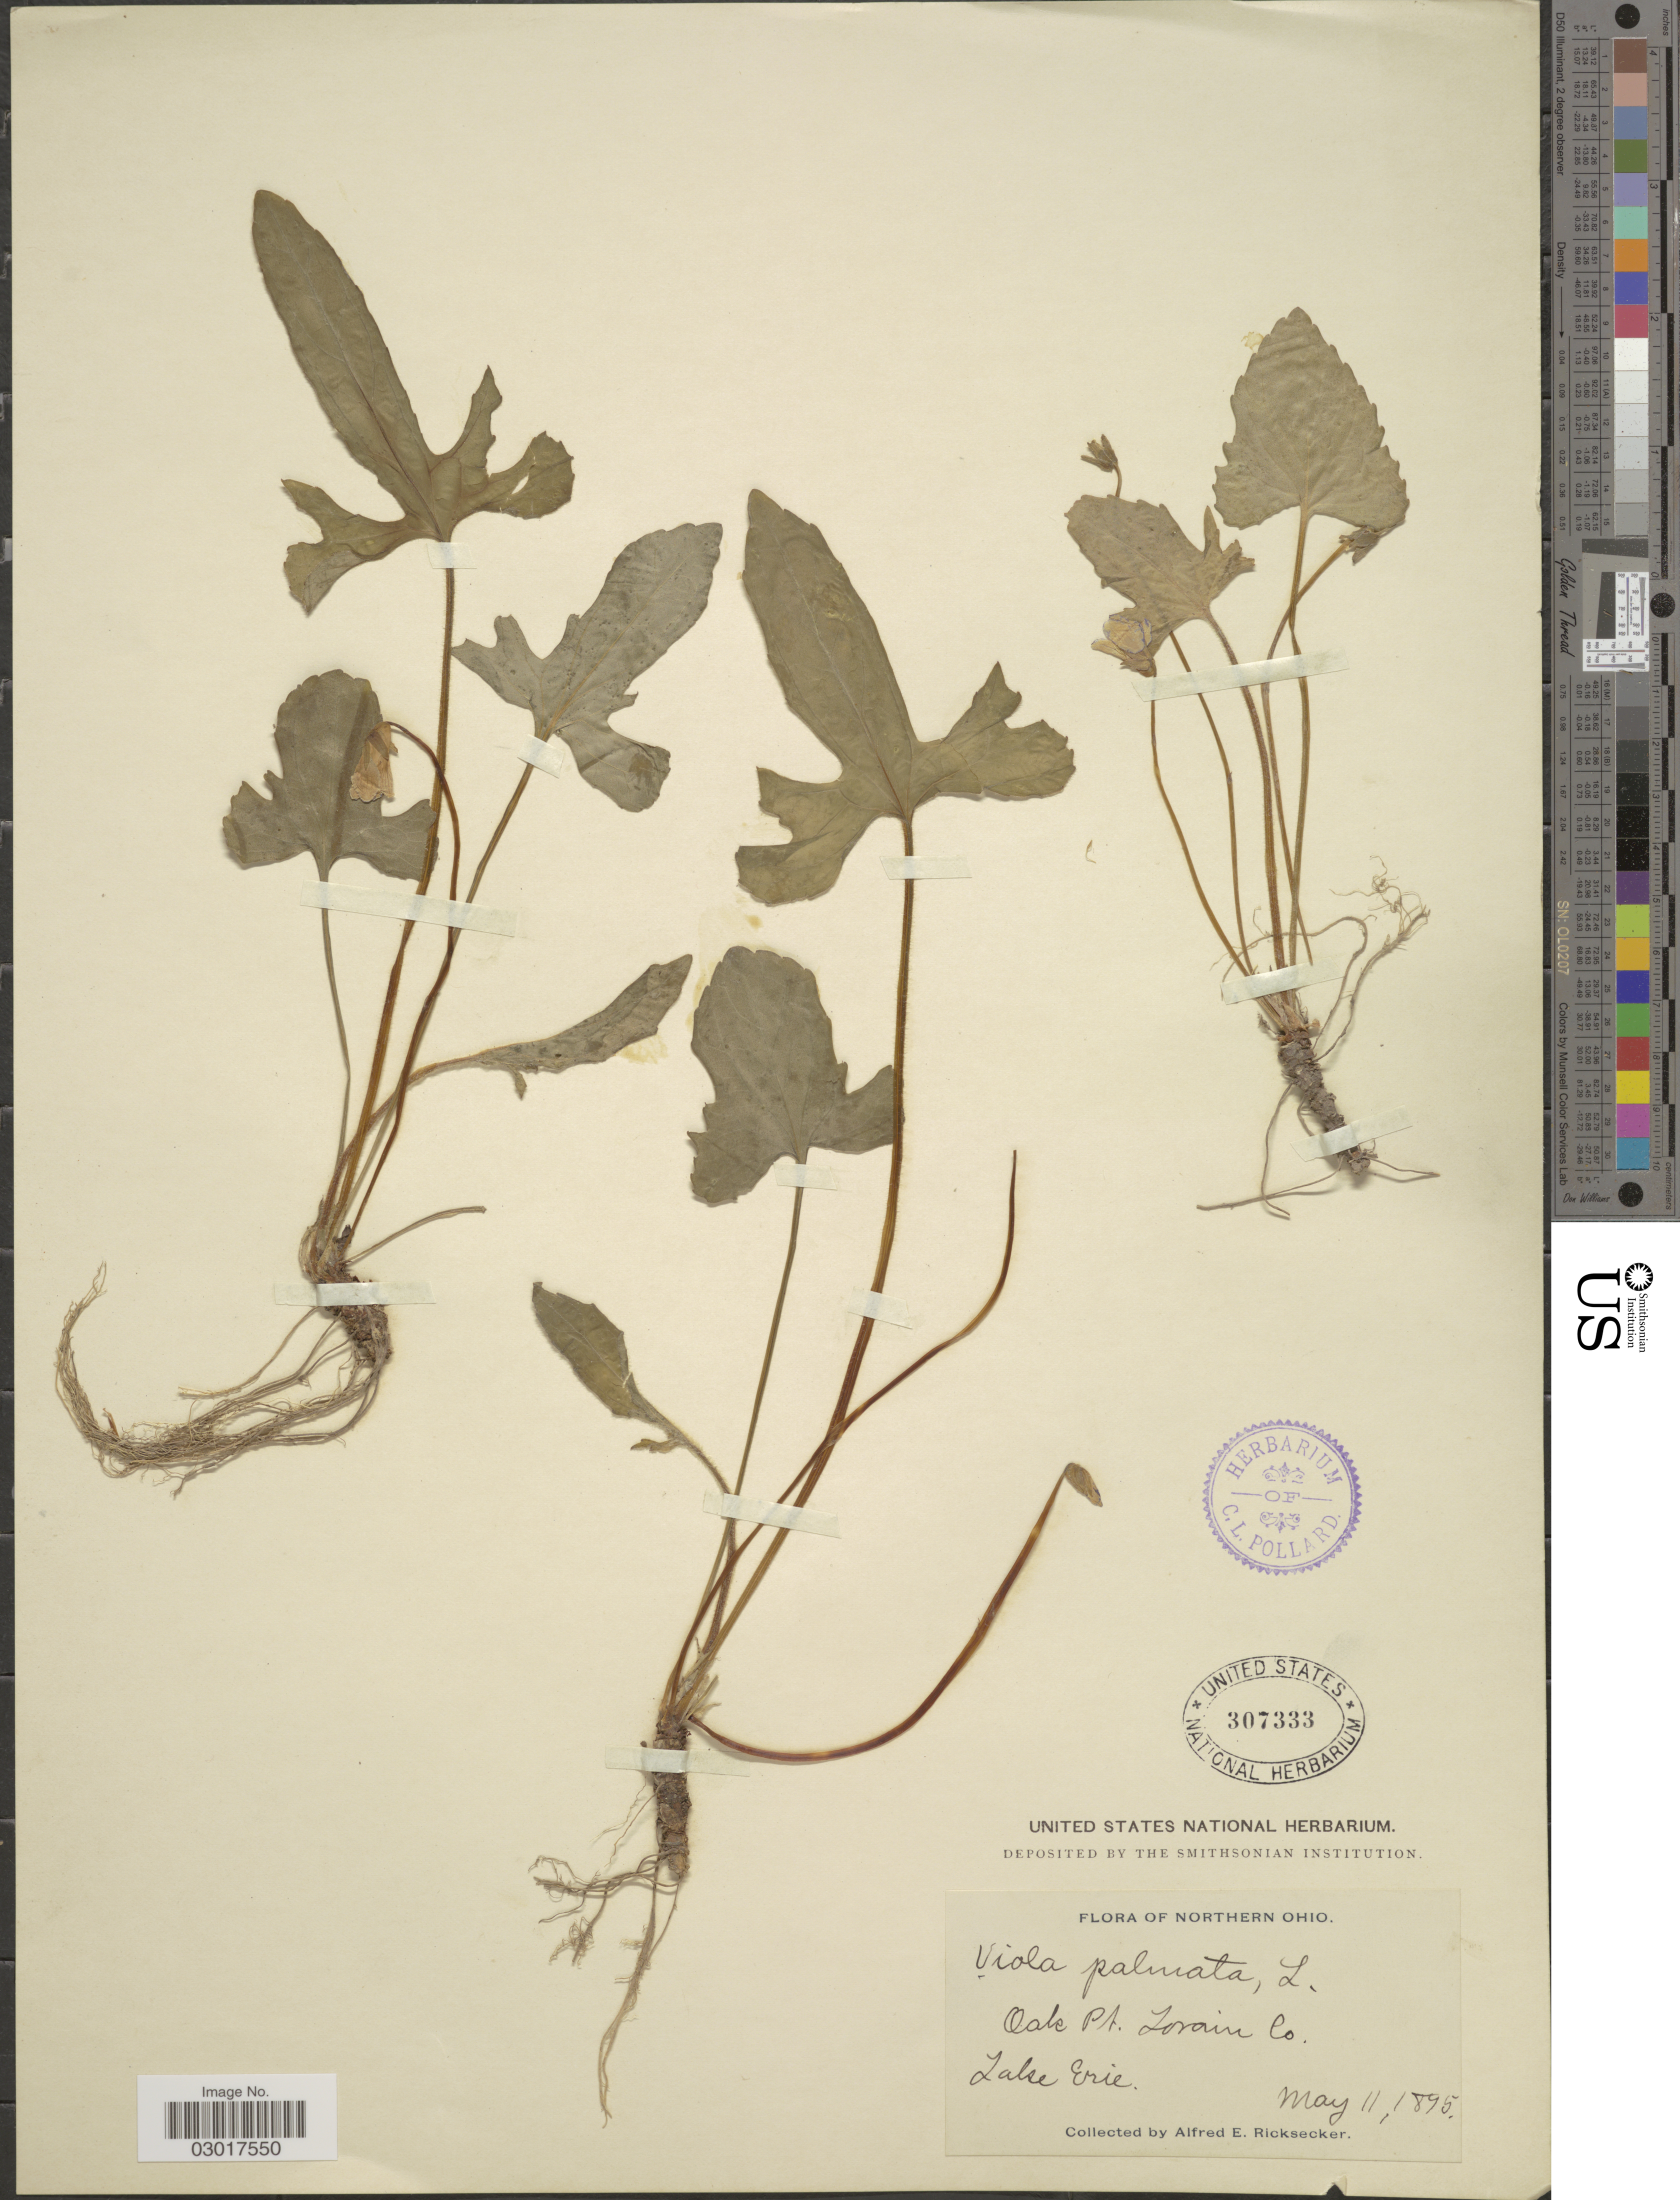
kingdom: Plantae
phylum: Tracheophyta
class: Magnoliopsida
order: Malpighiales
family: Violaceae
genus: Viola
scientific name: Viola triloba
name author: Schwein.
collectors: A. E. Ricksecker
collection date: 1895-05-11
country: United States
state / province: Ohio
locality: Northern Ohio. Oak Pt. Lorain Co. Lake Erie.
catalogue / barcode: US 307333